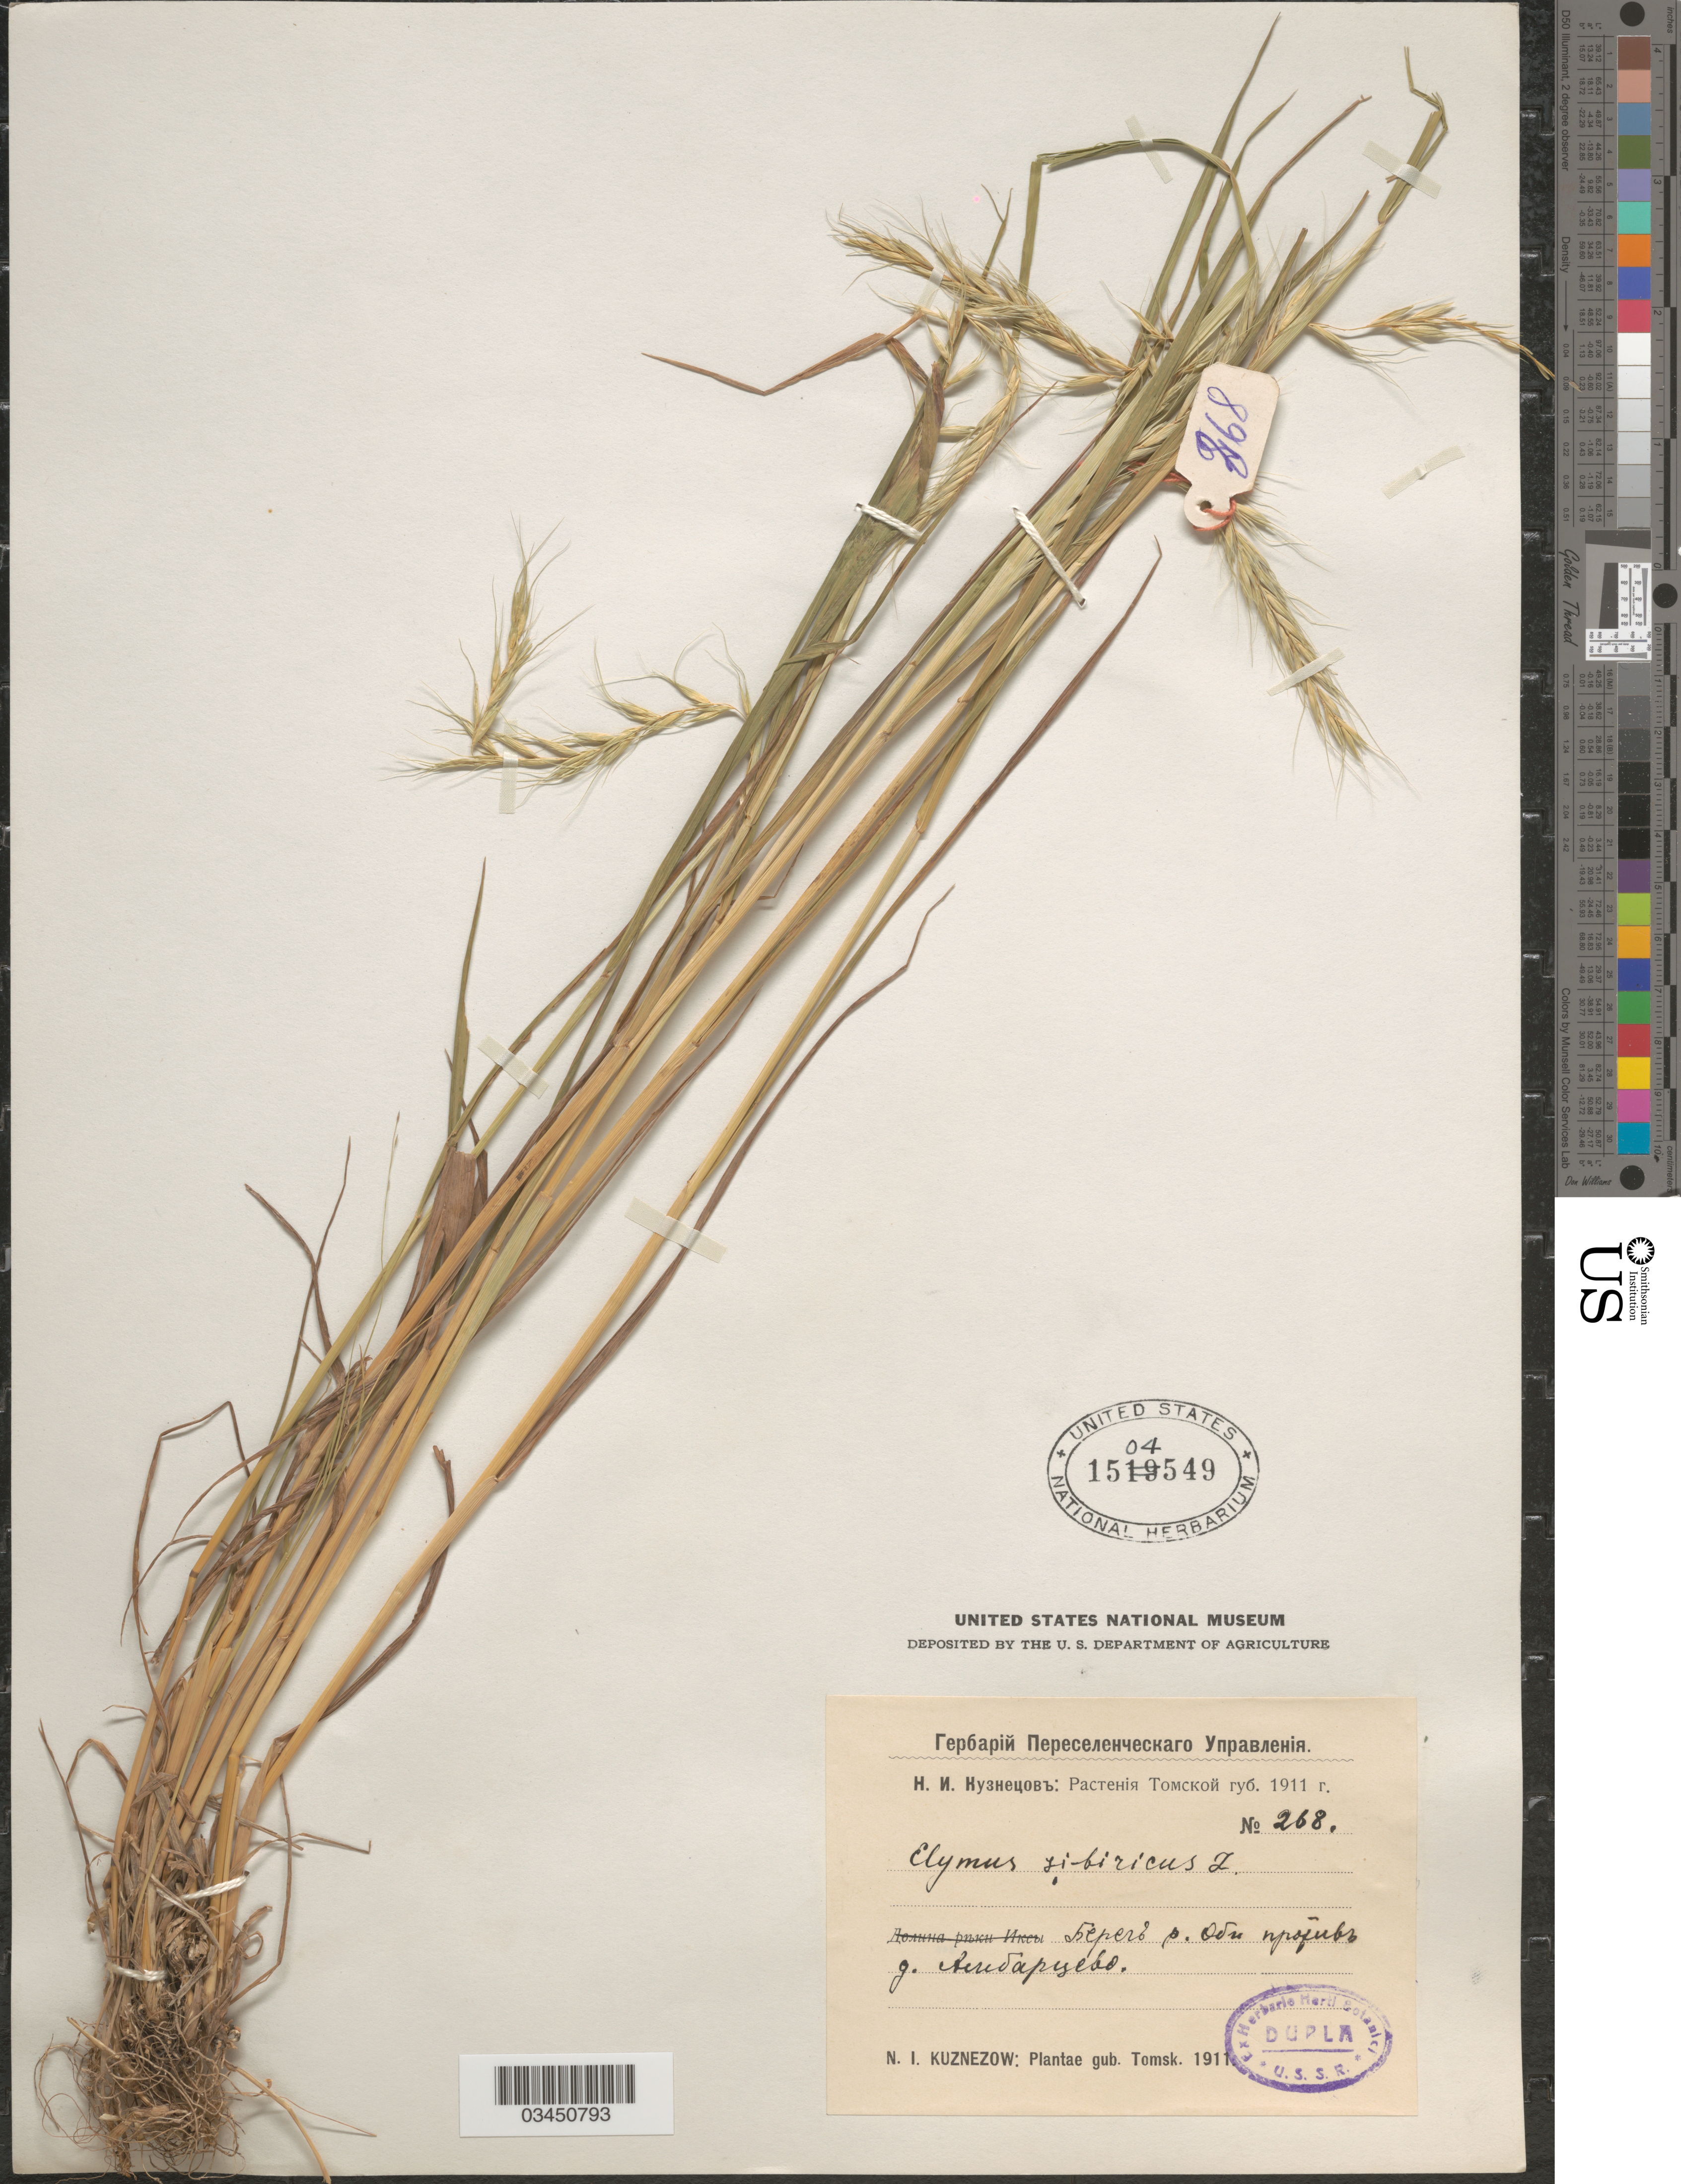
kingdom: Plantae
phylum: Tracheophyta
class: Liliopsida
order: Poales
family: Poaceae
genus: Elymus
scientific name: Elymus sibiricus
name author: L.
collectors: N. Kuznetsov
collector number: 268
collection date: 1911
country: Russian Federation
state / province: Tomsk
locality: Shore of river Ob near Ambartsevo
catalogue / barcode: US 1504549